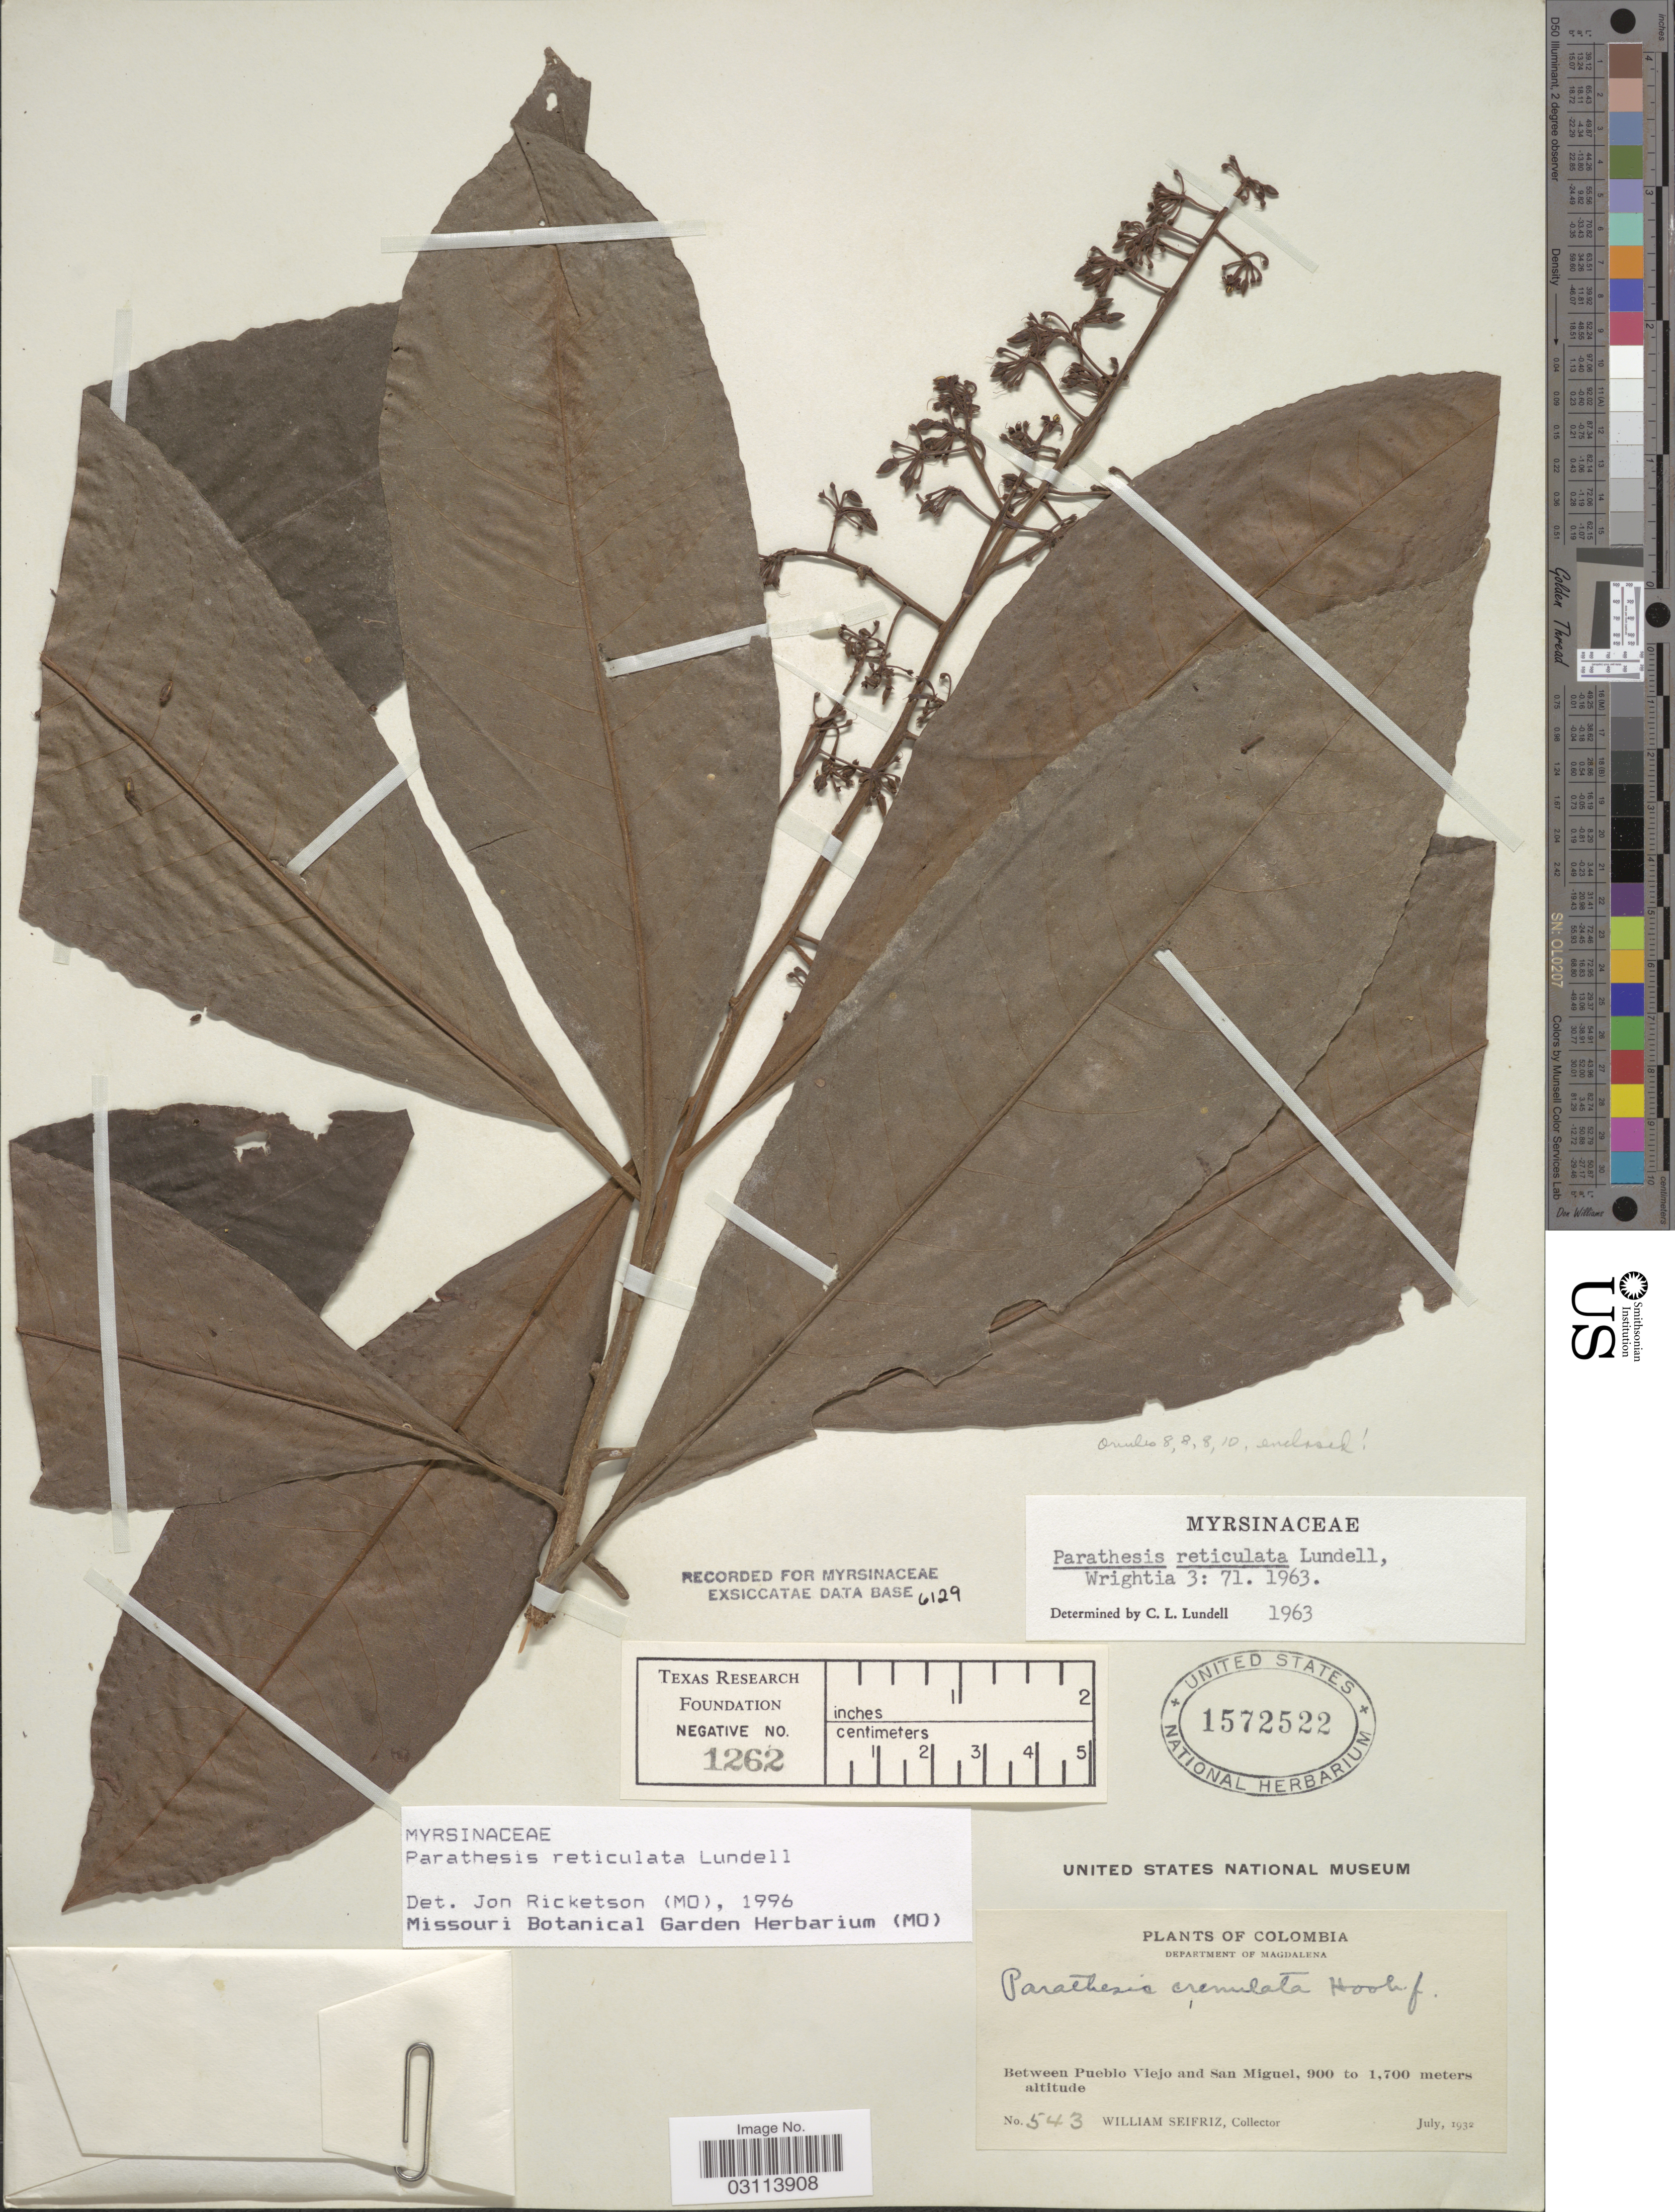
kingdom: Plantae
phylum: Tracheophyta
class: Magnoliopsida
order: Ericales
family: Primulaceae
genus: Parathesis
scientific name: Parathesis reticulata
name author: Lundell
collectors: W. Seifriz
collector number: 543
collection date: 1932-07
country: Colombia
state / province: Magdalena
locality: Department of Magdalena. Between Pueblo Viejo and San Miguel.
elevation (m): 900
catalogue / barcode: US 1572522